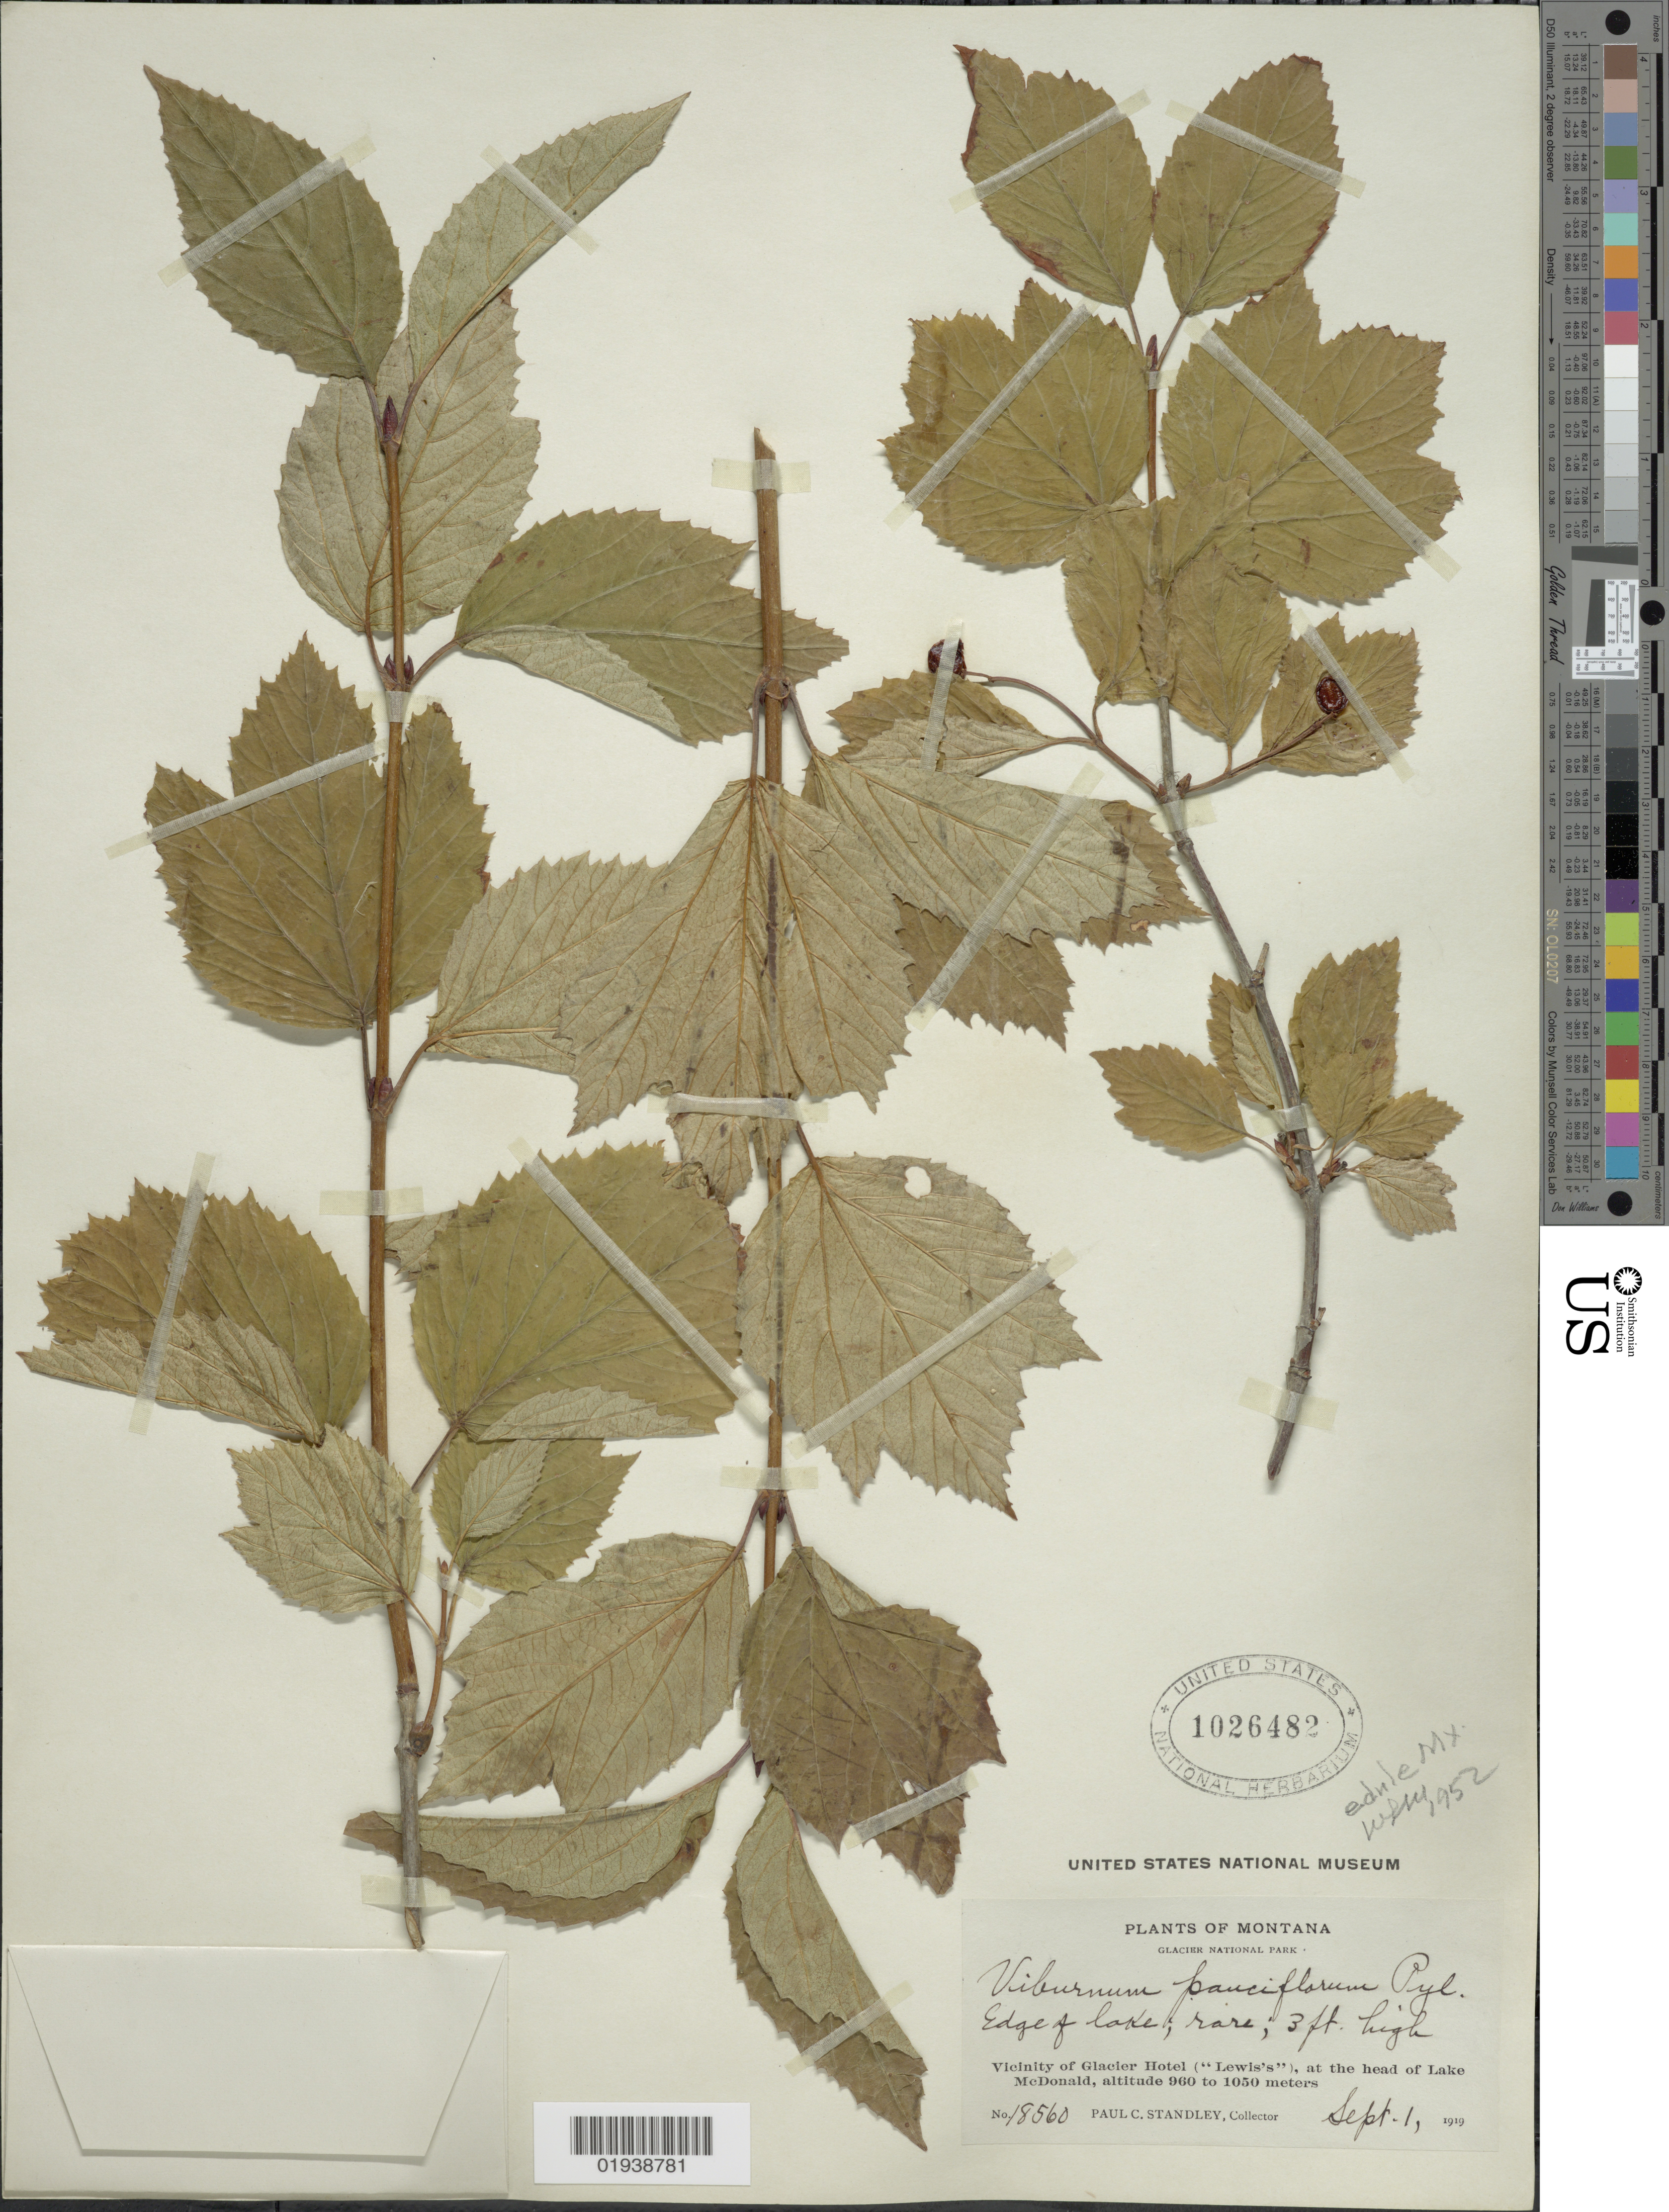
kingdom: Plantae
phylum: Tracheophyta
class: Magnoliopsida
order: Dipsacales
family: Viburnaceae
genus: Viburnum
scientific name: Viburnum edule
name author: (Michx.) Raf.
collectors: P. C. Standley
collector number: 18560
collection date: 1919-09-01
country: United States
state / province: Montana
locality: Glacier National Park. Edge of lake. Vicinity of Glacier Hotel ("Lewis's"), at the head of Lake McDonald.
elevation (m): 960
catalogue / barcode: US 1026482